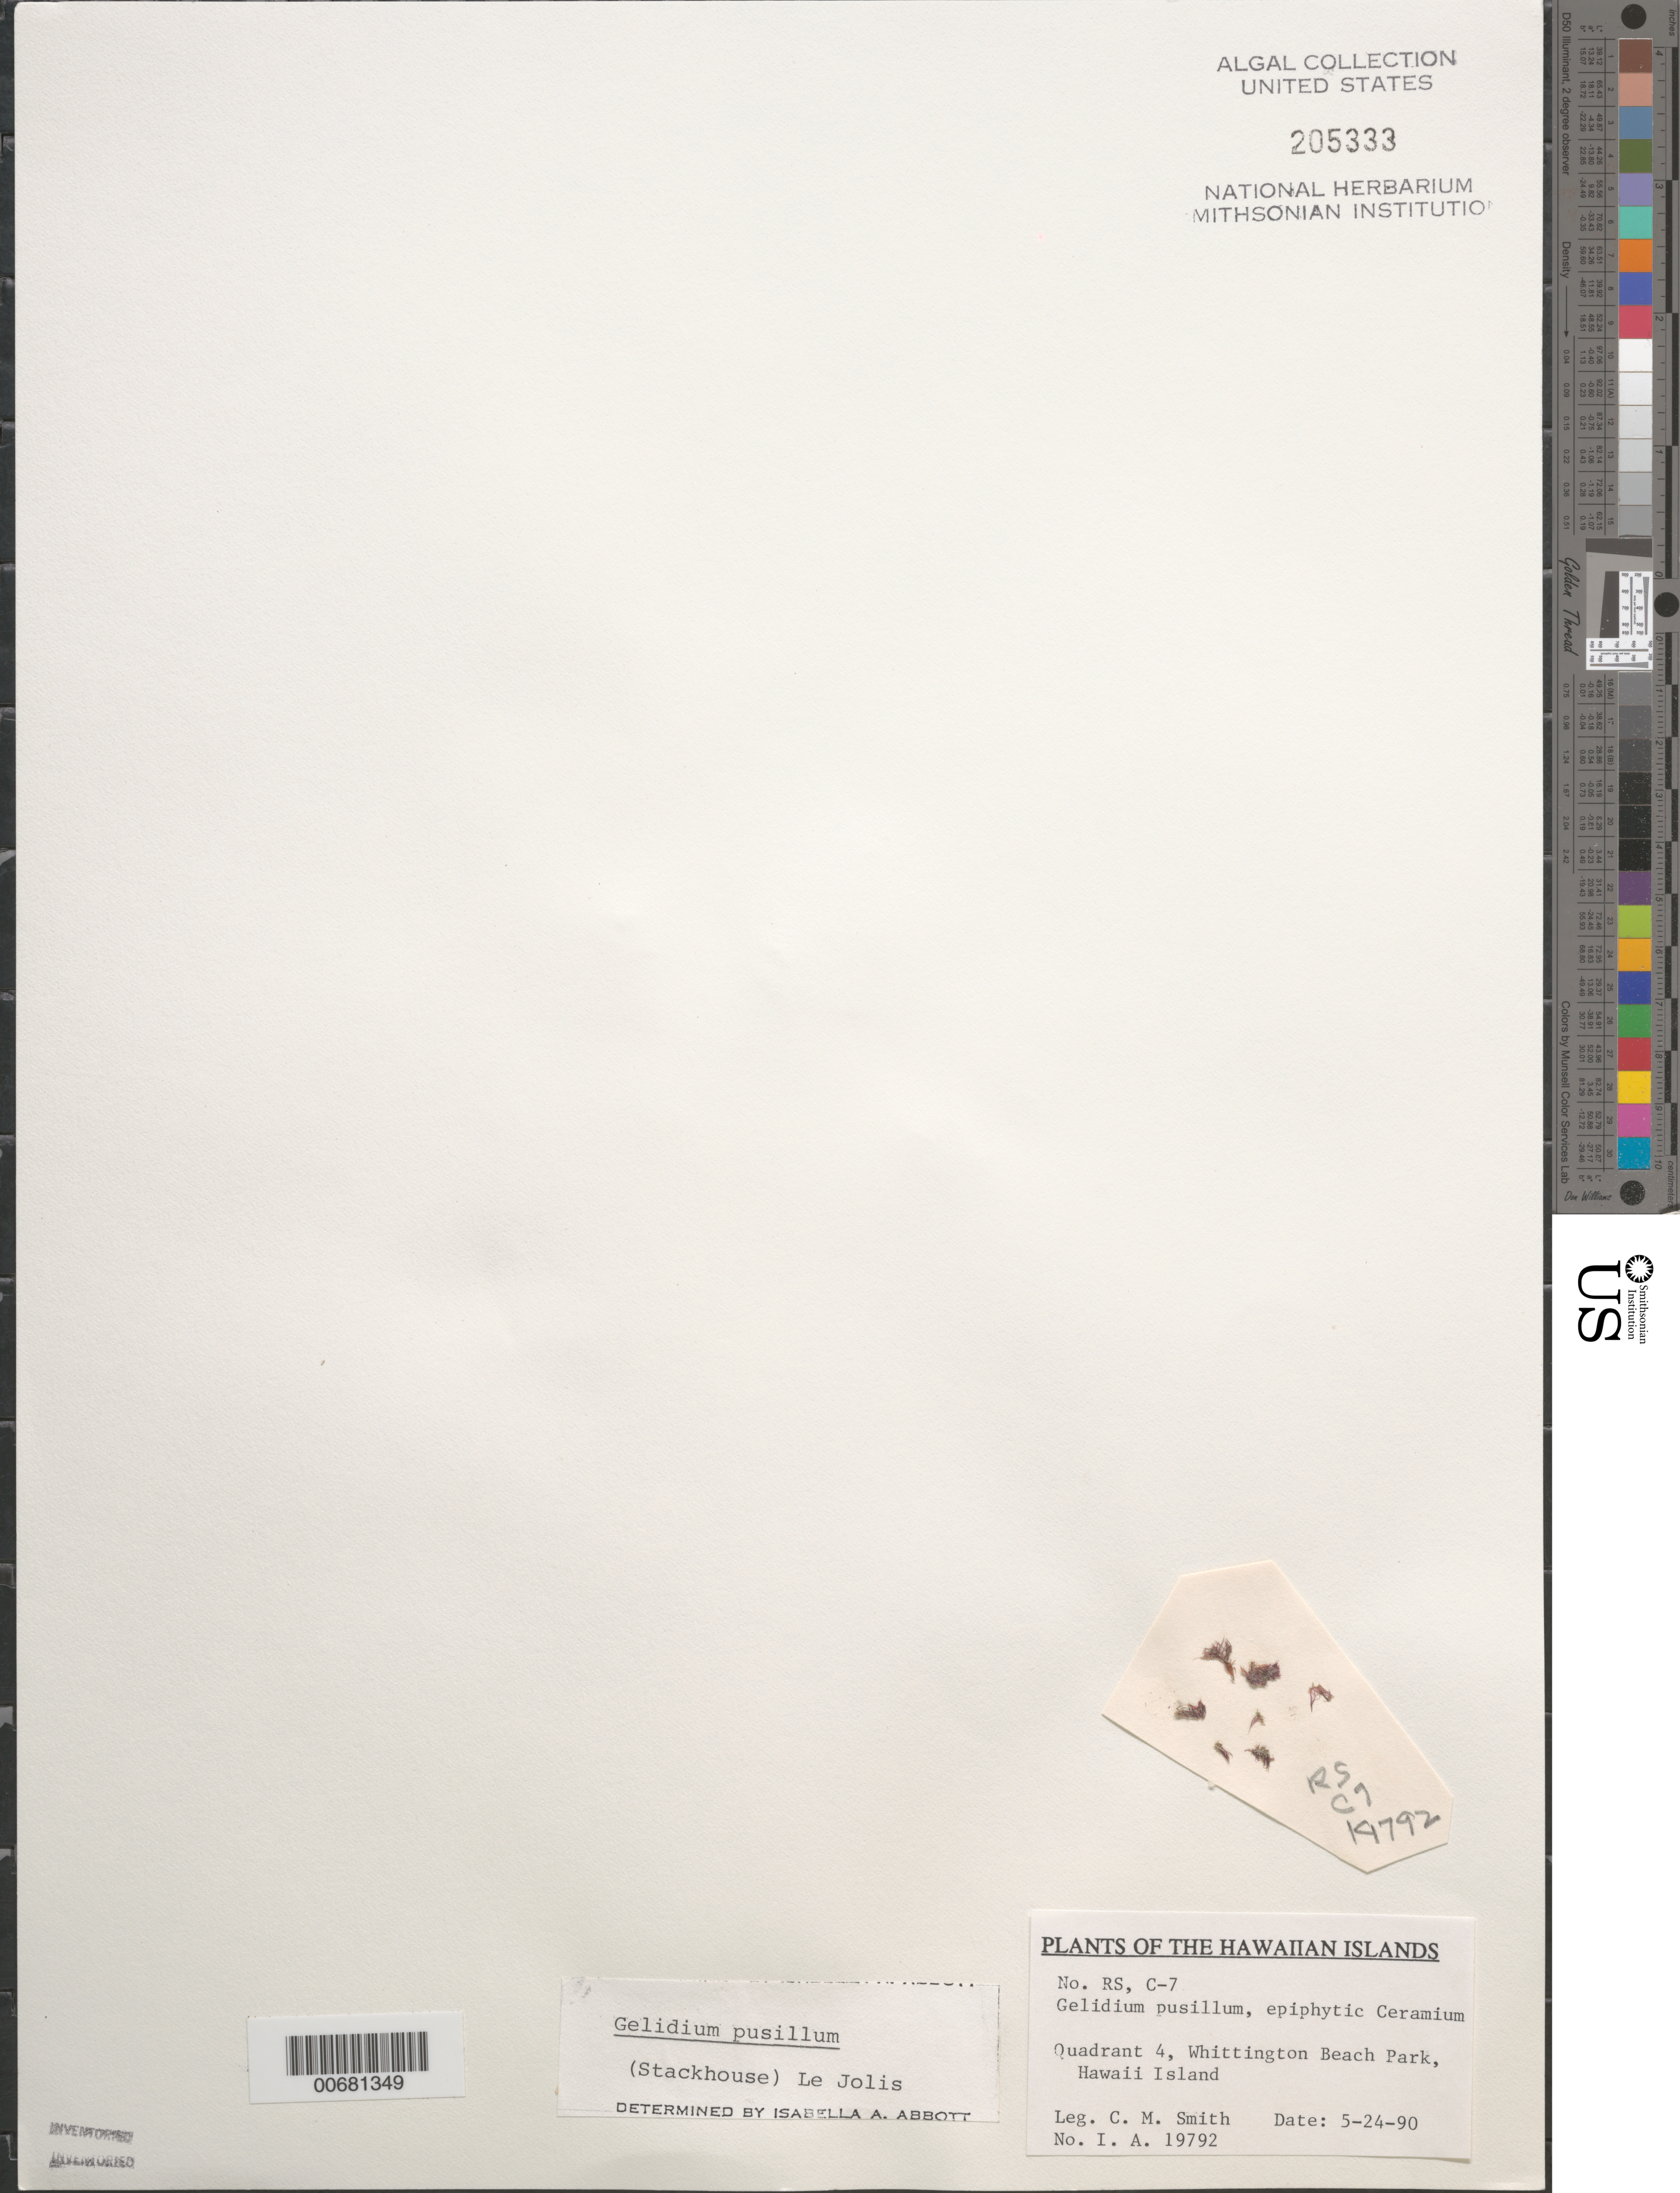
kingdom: Plantae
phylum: Rhodophyta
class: Florideophyceae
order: Gelidiales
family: Gelidiaceae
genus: Gelidium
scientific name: Gelidium pusillum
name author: (Stackh.) Le Jol.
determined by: Abbott, Isabella A.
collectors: C. M. Smith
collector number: IAA 19792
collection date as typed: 24 May 1990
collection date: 1990-05-24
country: United States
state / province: Hawaii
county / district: Hawaii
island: Hawaii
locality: Whittington Beach Park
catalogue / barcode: US 205333